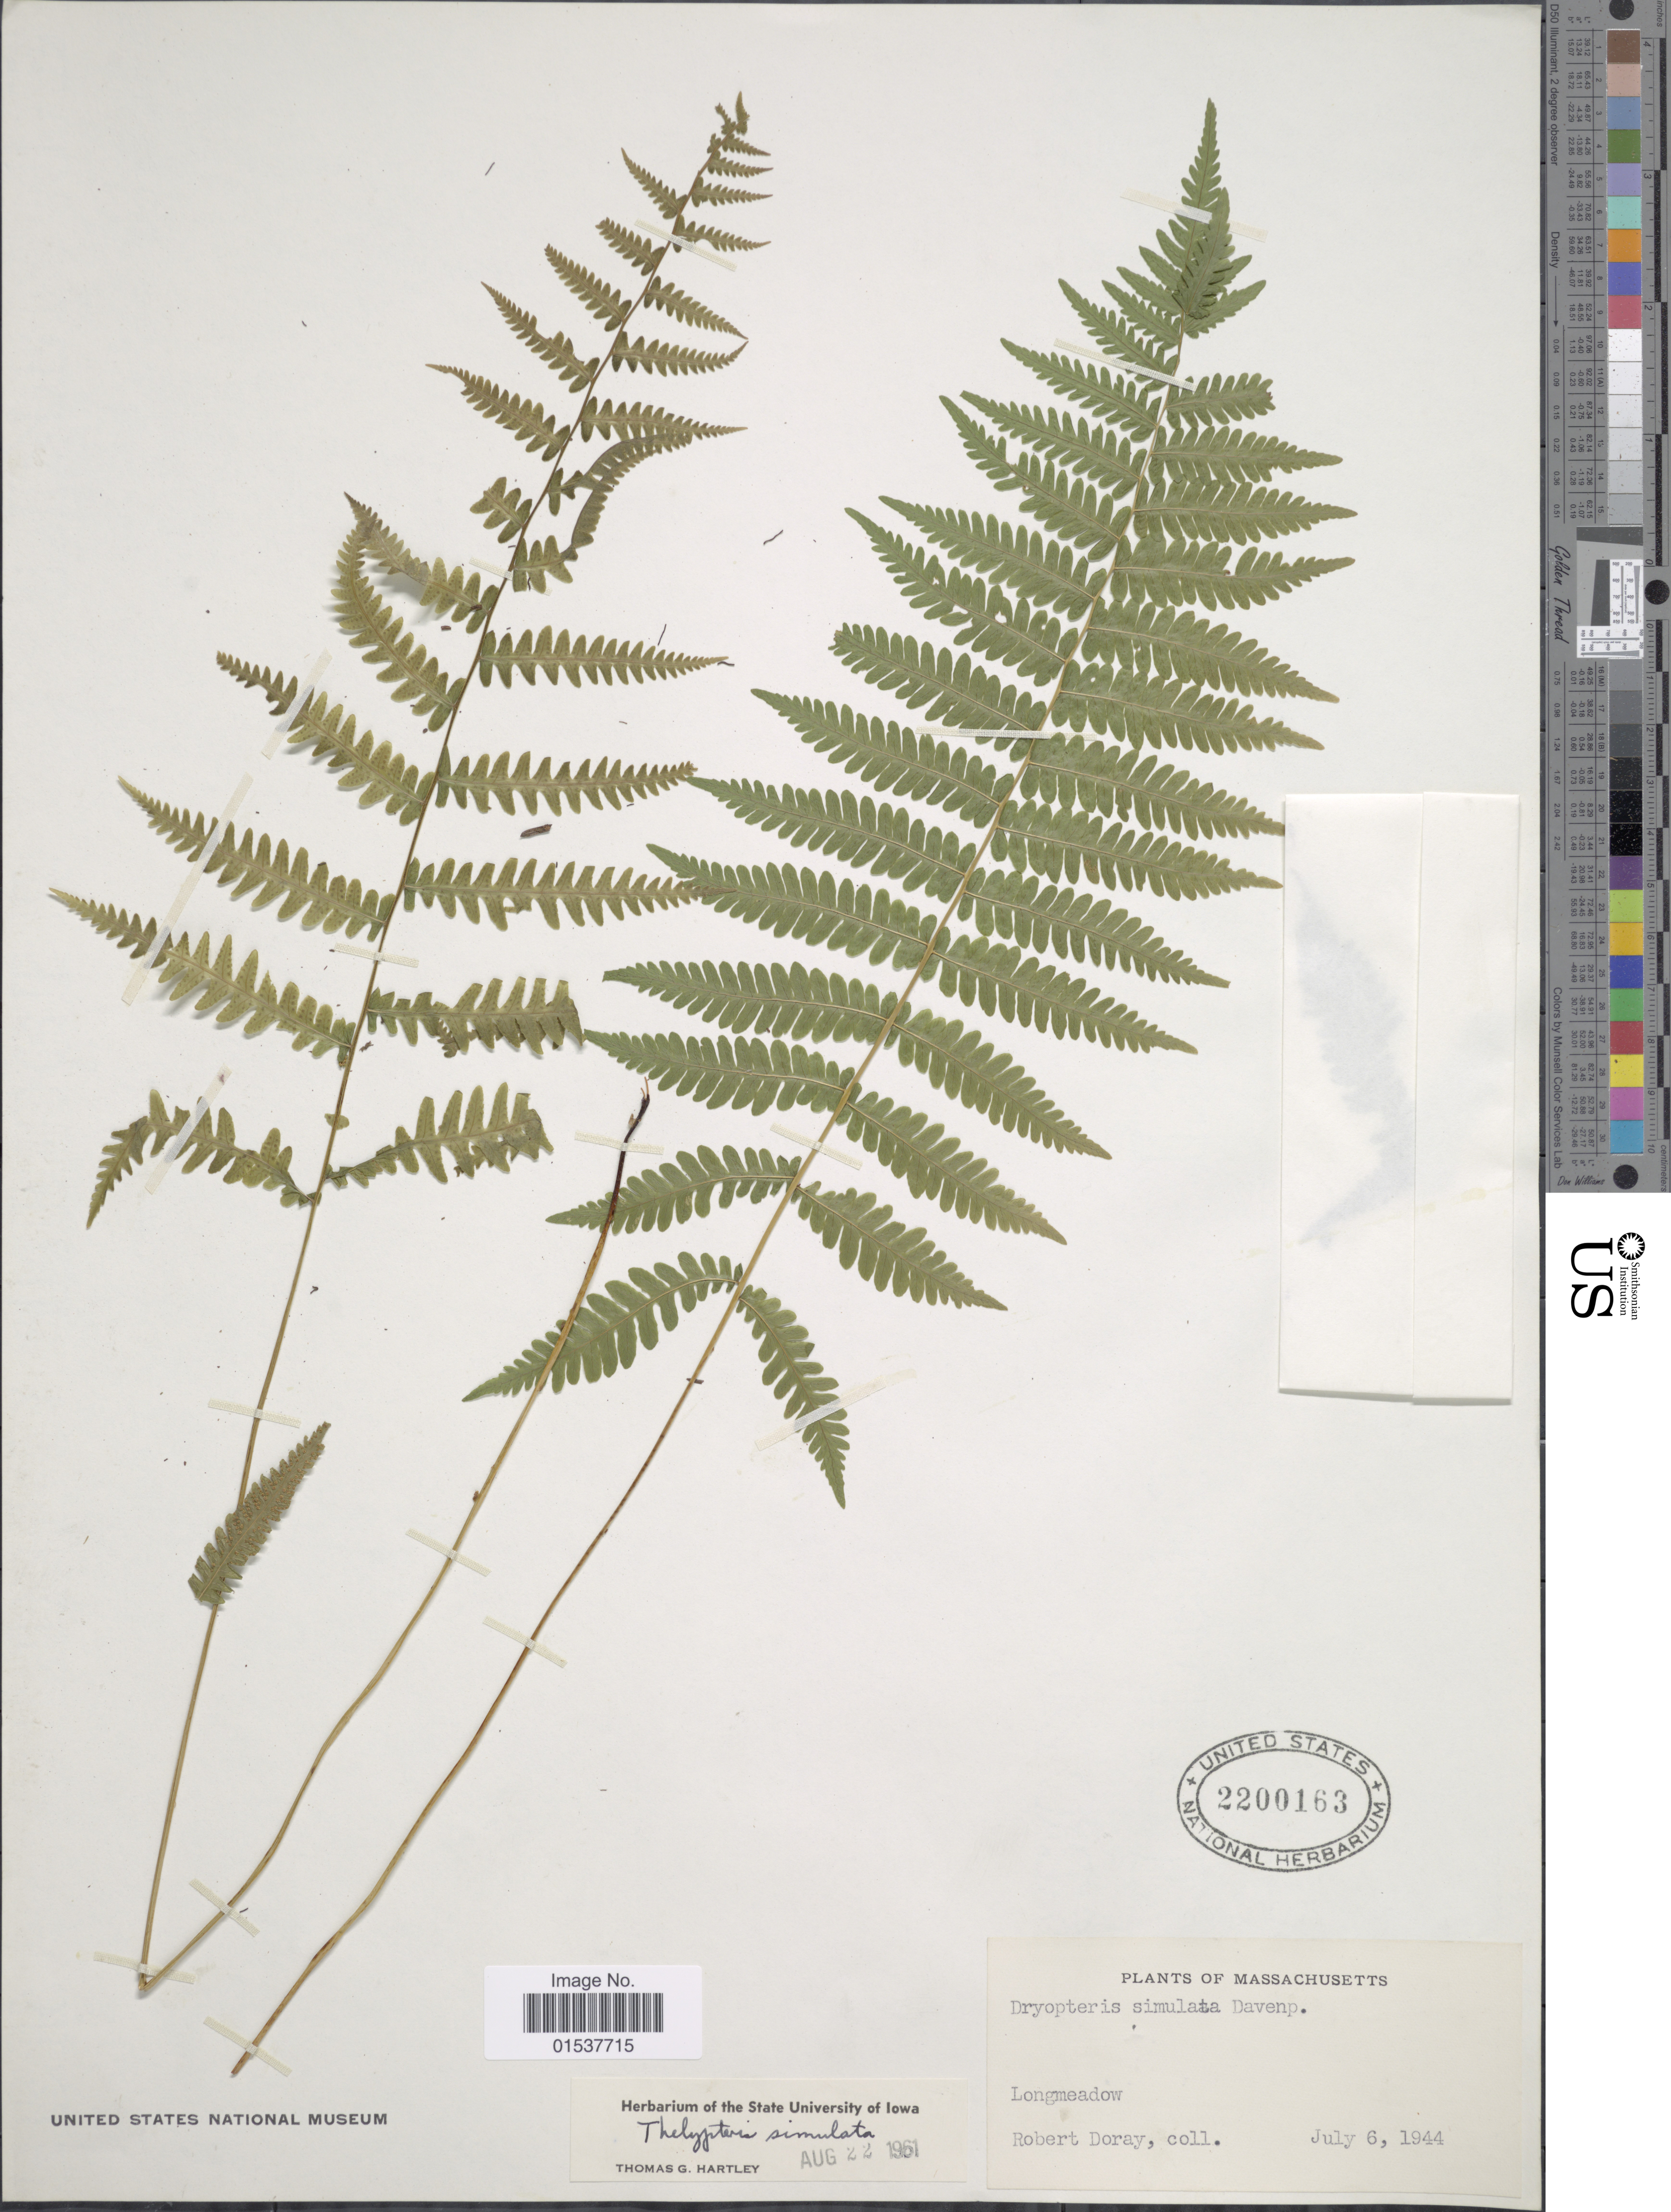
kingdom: Plantae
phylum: Tracheophyta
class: Polypodiopsida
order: Polypodiales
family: Thelypteridaceae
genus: Parathelypteris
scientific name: Parathelypteris simulata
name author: (Davenp.) Holttum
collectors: R. Doray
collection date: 1944-07-06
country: United States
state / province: Massachusetts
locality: Longmeadow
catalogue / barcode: US 2200163